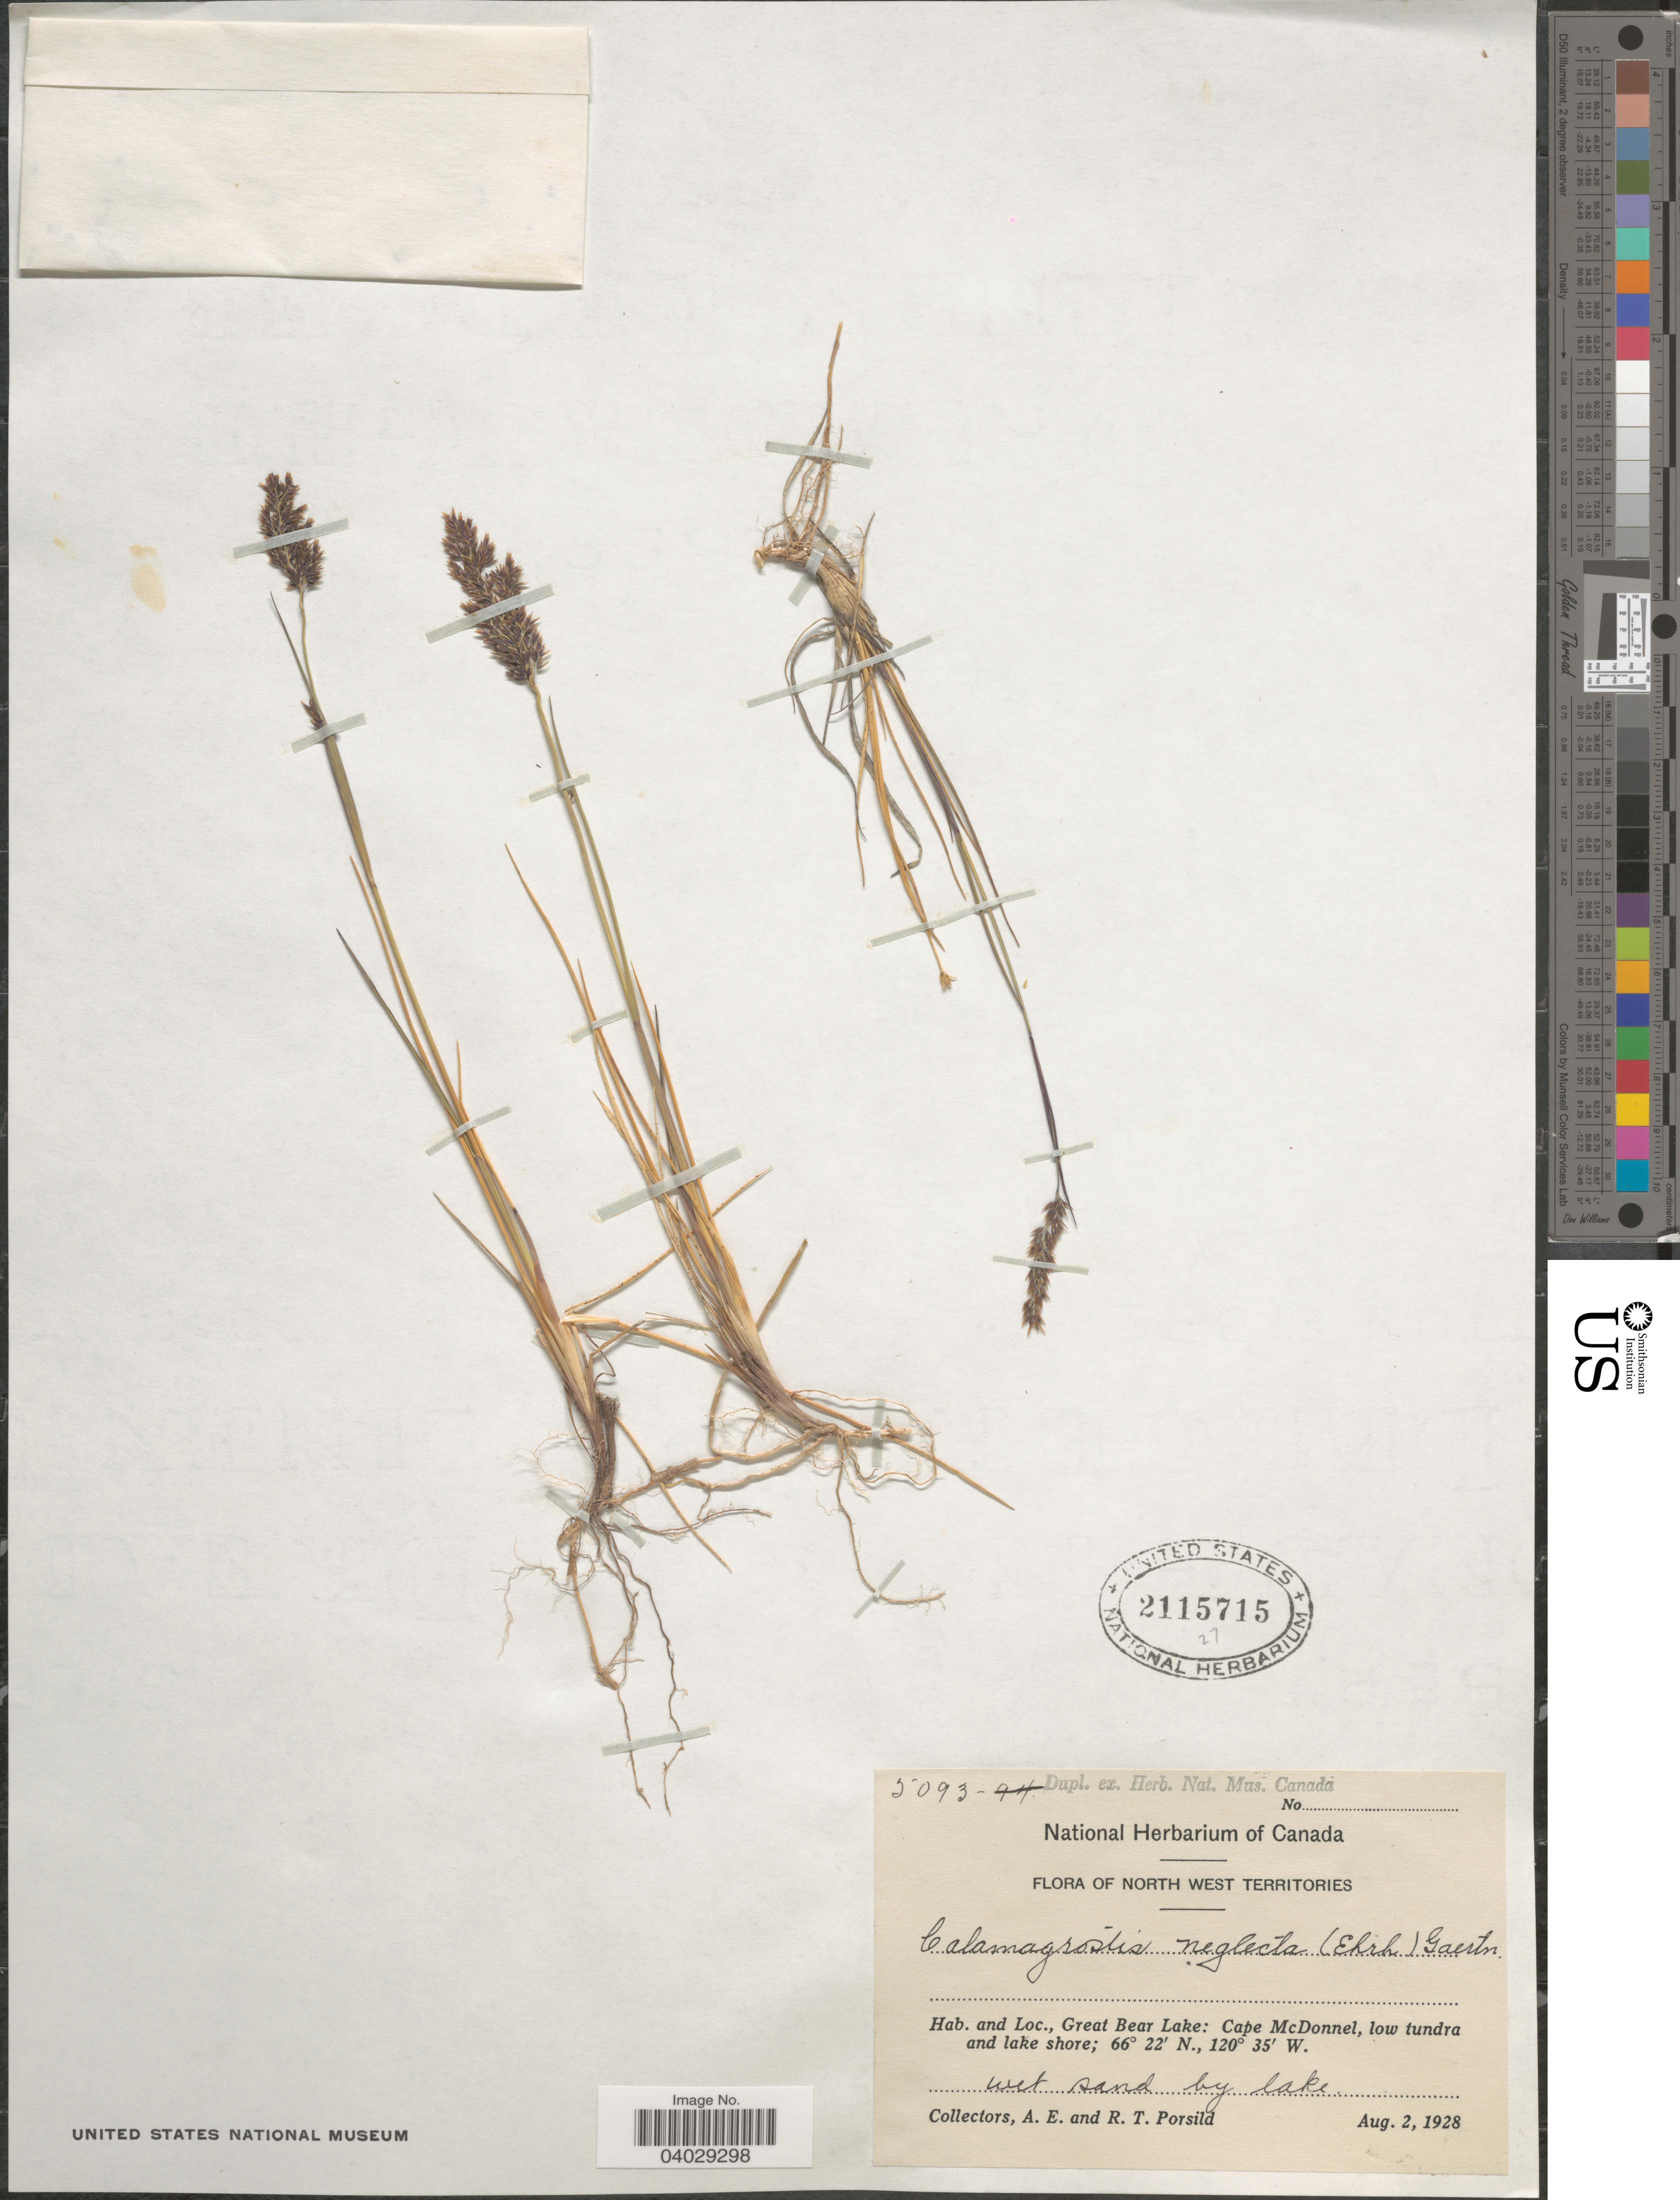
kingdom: Plantae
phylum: Tracheophyta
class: Liliopsida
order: Poales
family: Poaceae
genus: Calamagrostis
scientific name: Calamagrostis neglecta (Ehrh.) Gaertner et al.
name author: (Ehrhart) G. Gaertn. et al.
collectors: A. E. Porsild & R. T. Porsild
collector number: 5093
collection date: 1928-08-02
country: Canada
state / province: Northwest Territories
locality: Great Bear Lake: Cape McDonnel, low tundra and lake shore.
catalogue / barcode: US 2115715